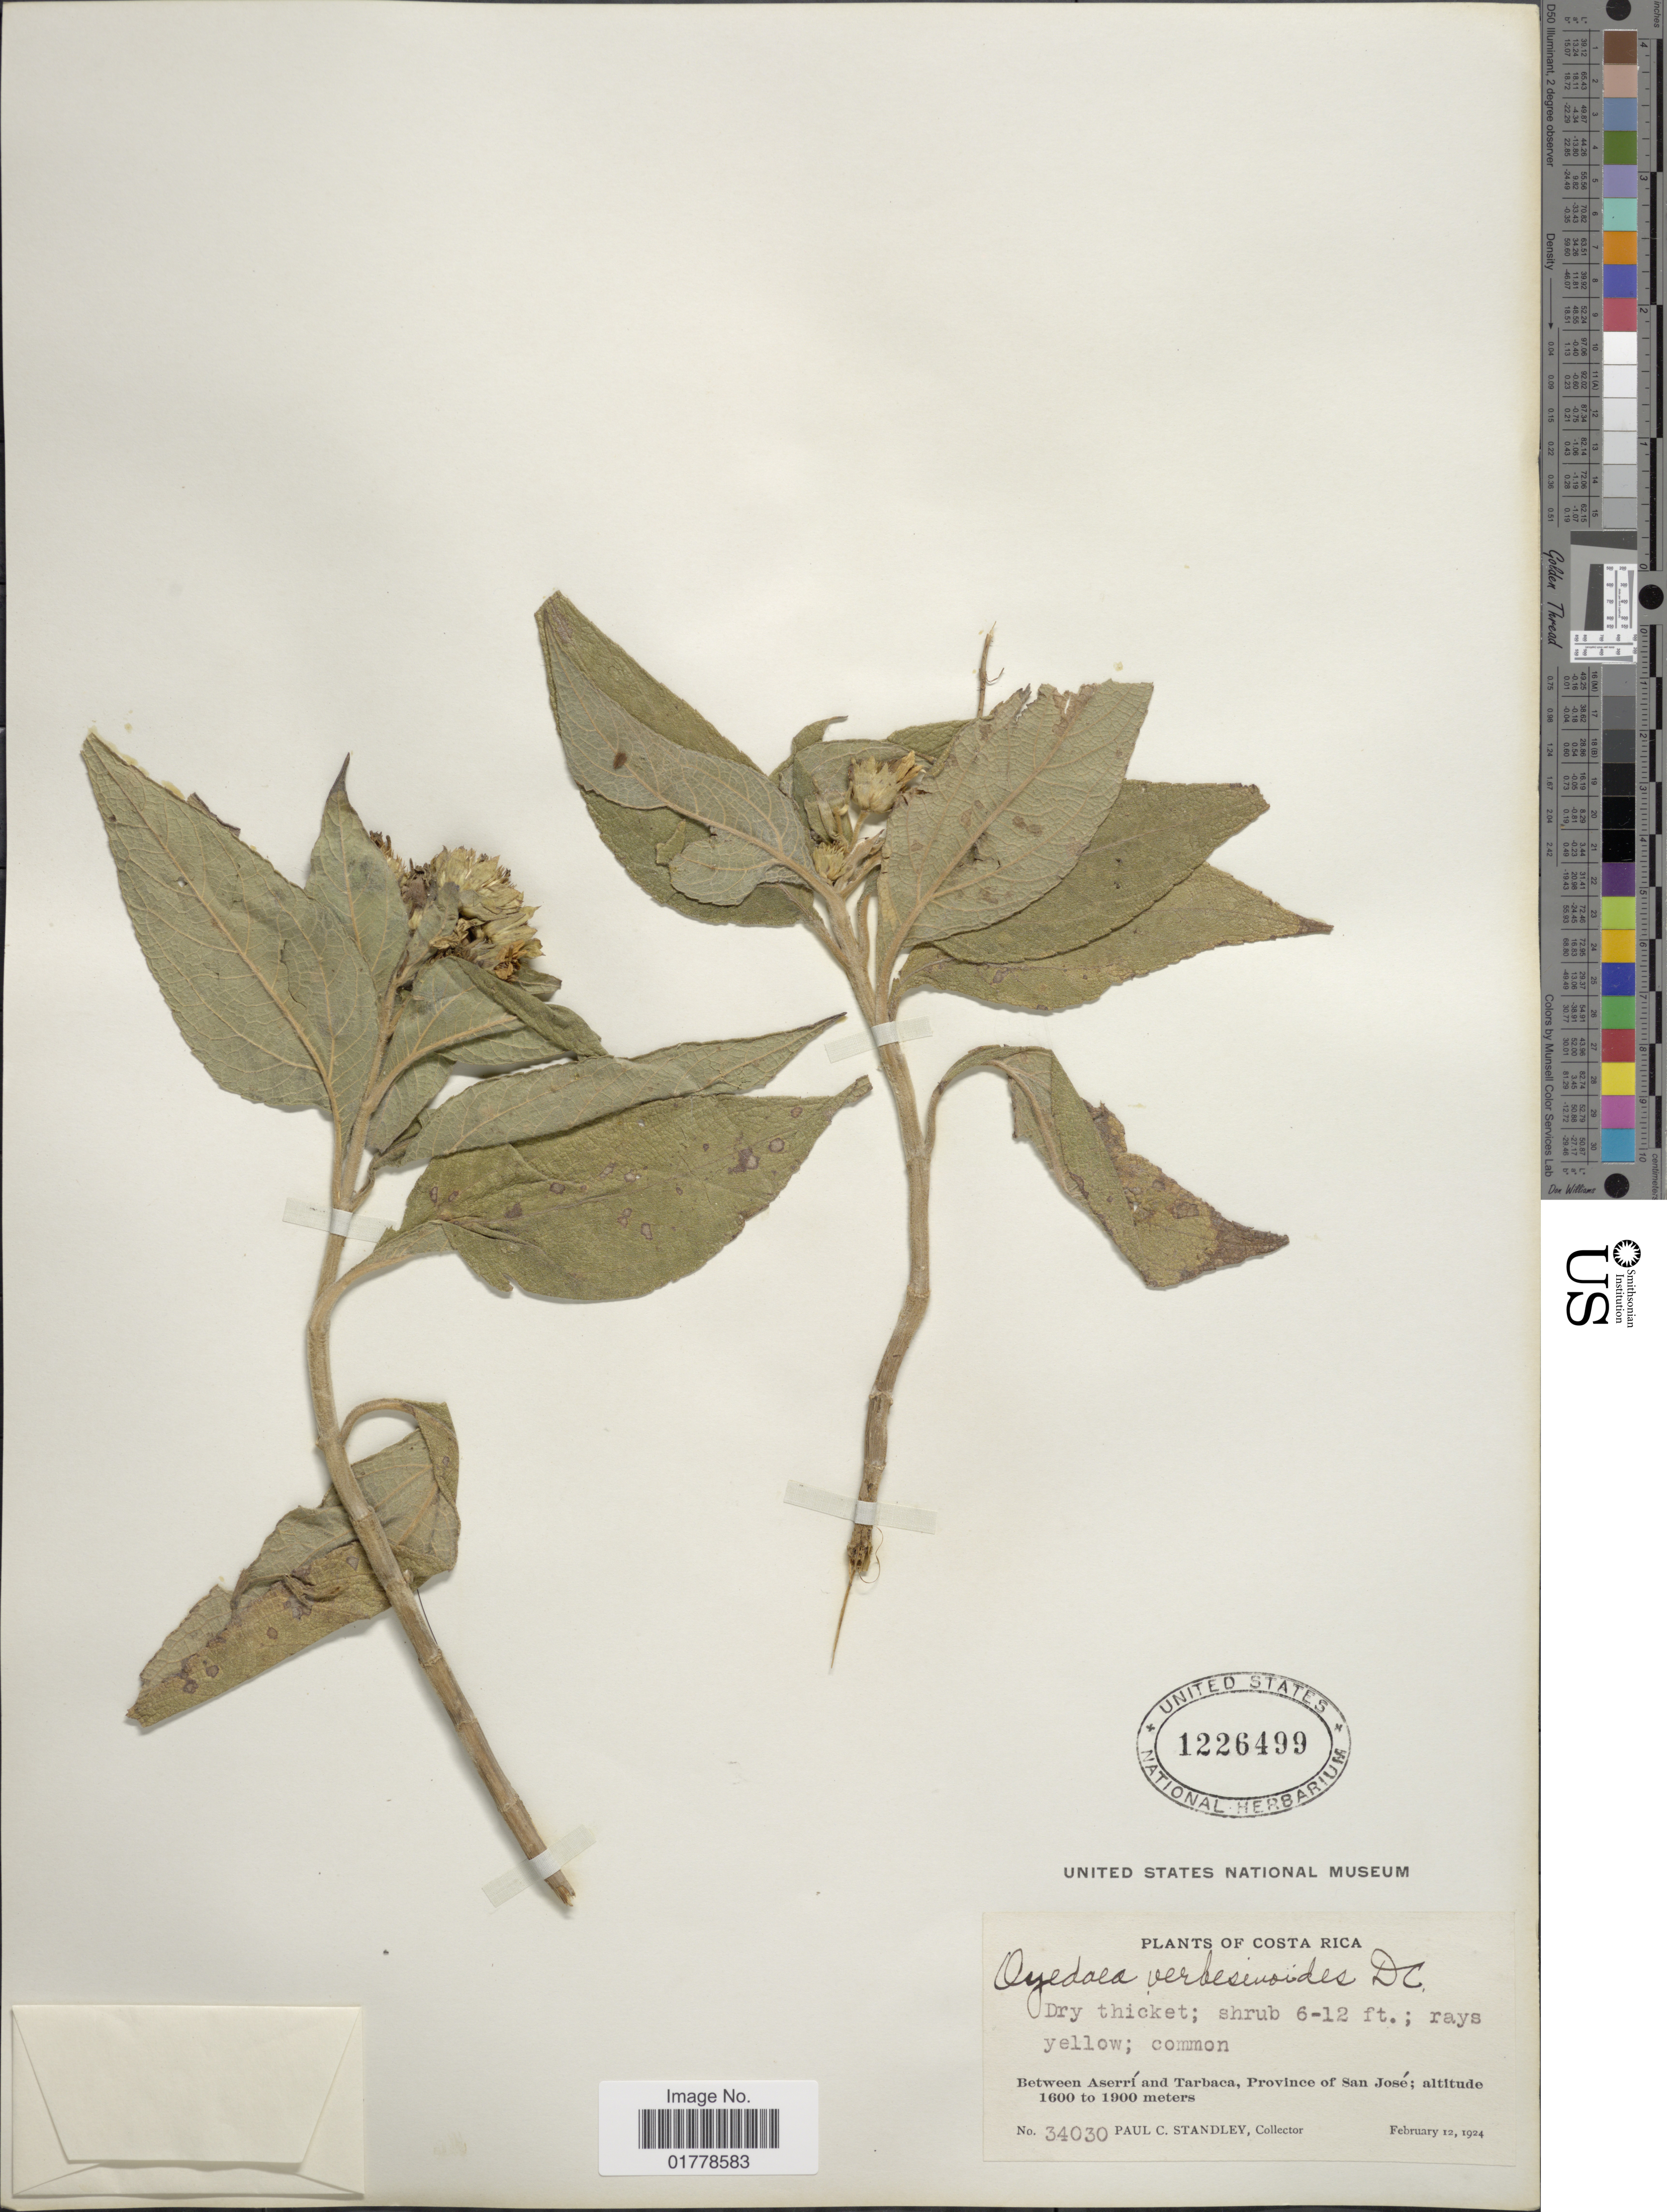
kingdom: Plantae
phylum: Tracheophyta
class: Magnoliopsida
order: Asterales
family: Asteraceae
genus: Oyedaea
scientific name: Oyedaea verbesinoides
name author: DC.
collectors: P. C. Standley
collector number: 34030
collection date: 1924-02-12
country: Costa Rica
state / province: San José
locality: Between Aserrí and Tarbaca, Province of San José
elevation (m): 1600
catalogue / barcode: US 1226499